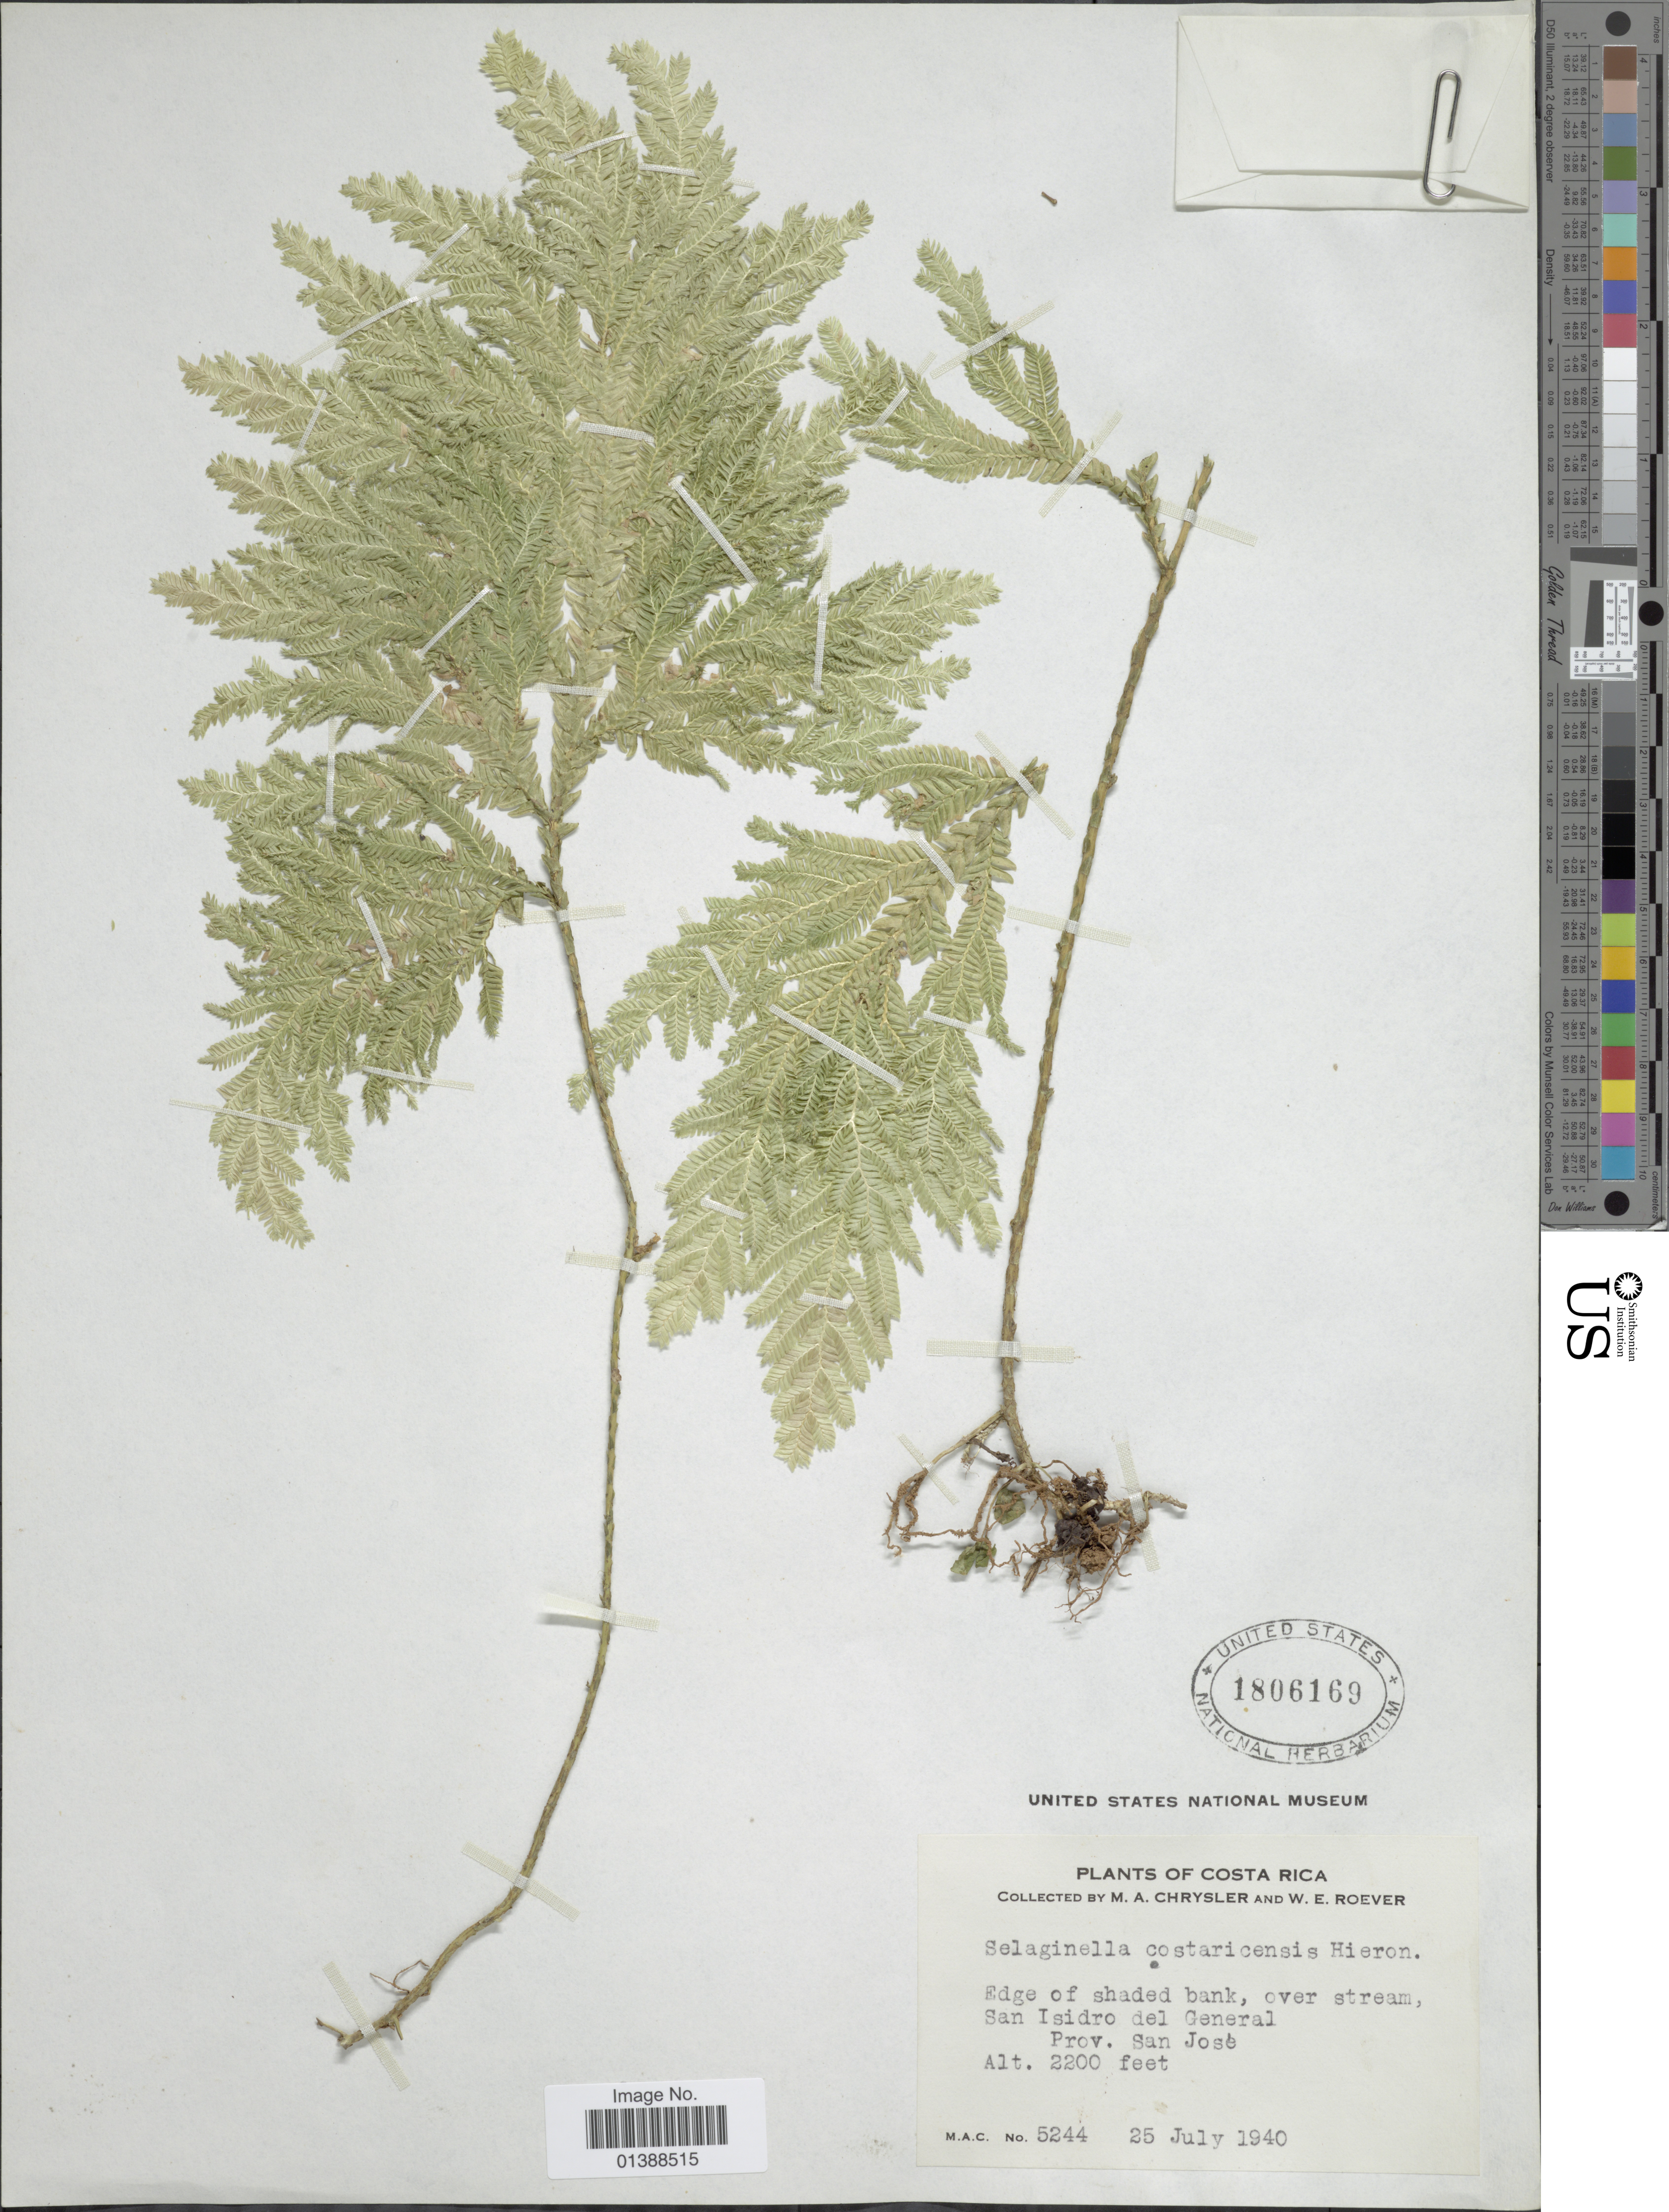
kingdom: Plantae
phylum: Tracheophyta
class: Lycopodiopsida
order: Selaginellales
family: Selaginellaceae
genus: Selaginella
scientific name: Selaginella oaxacana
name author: Spring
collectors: M. A. Chrysler & W. Roever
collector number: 5244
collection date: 1940-07-25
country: Costa Rica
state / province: San José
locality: San Isidro del General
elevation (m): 671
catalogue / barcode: US 1806169